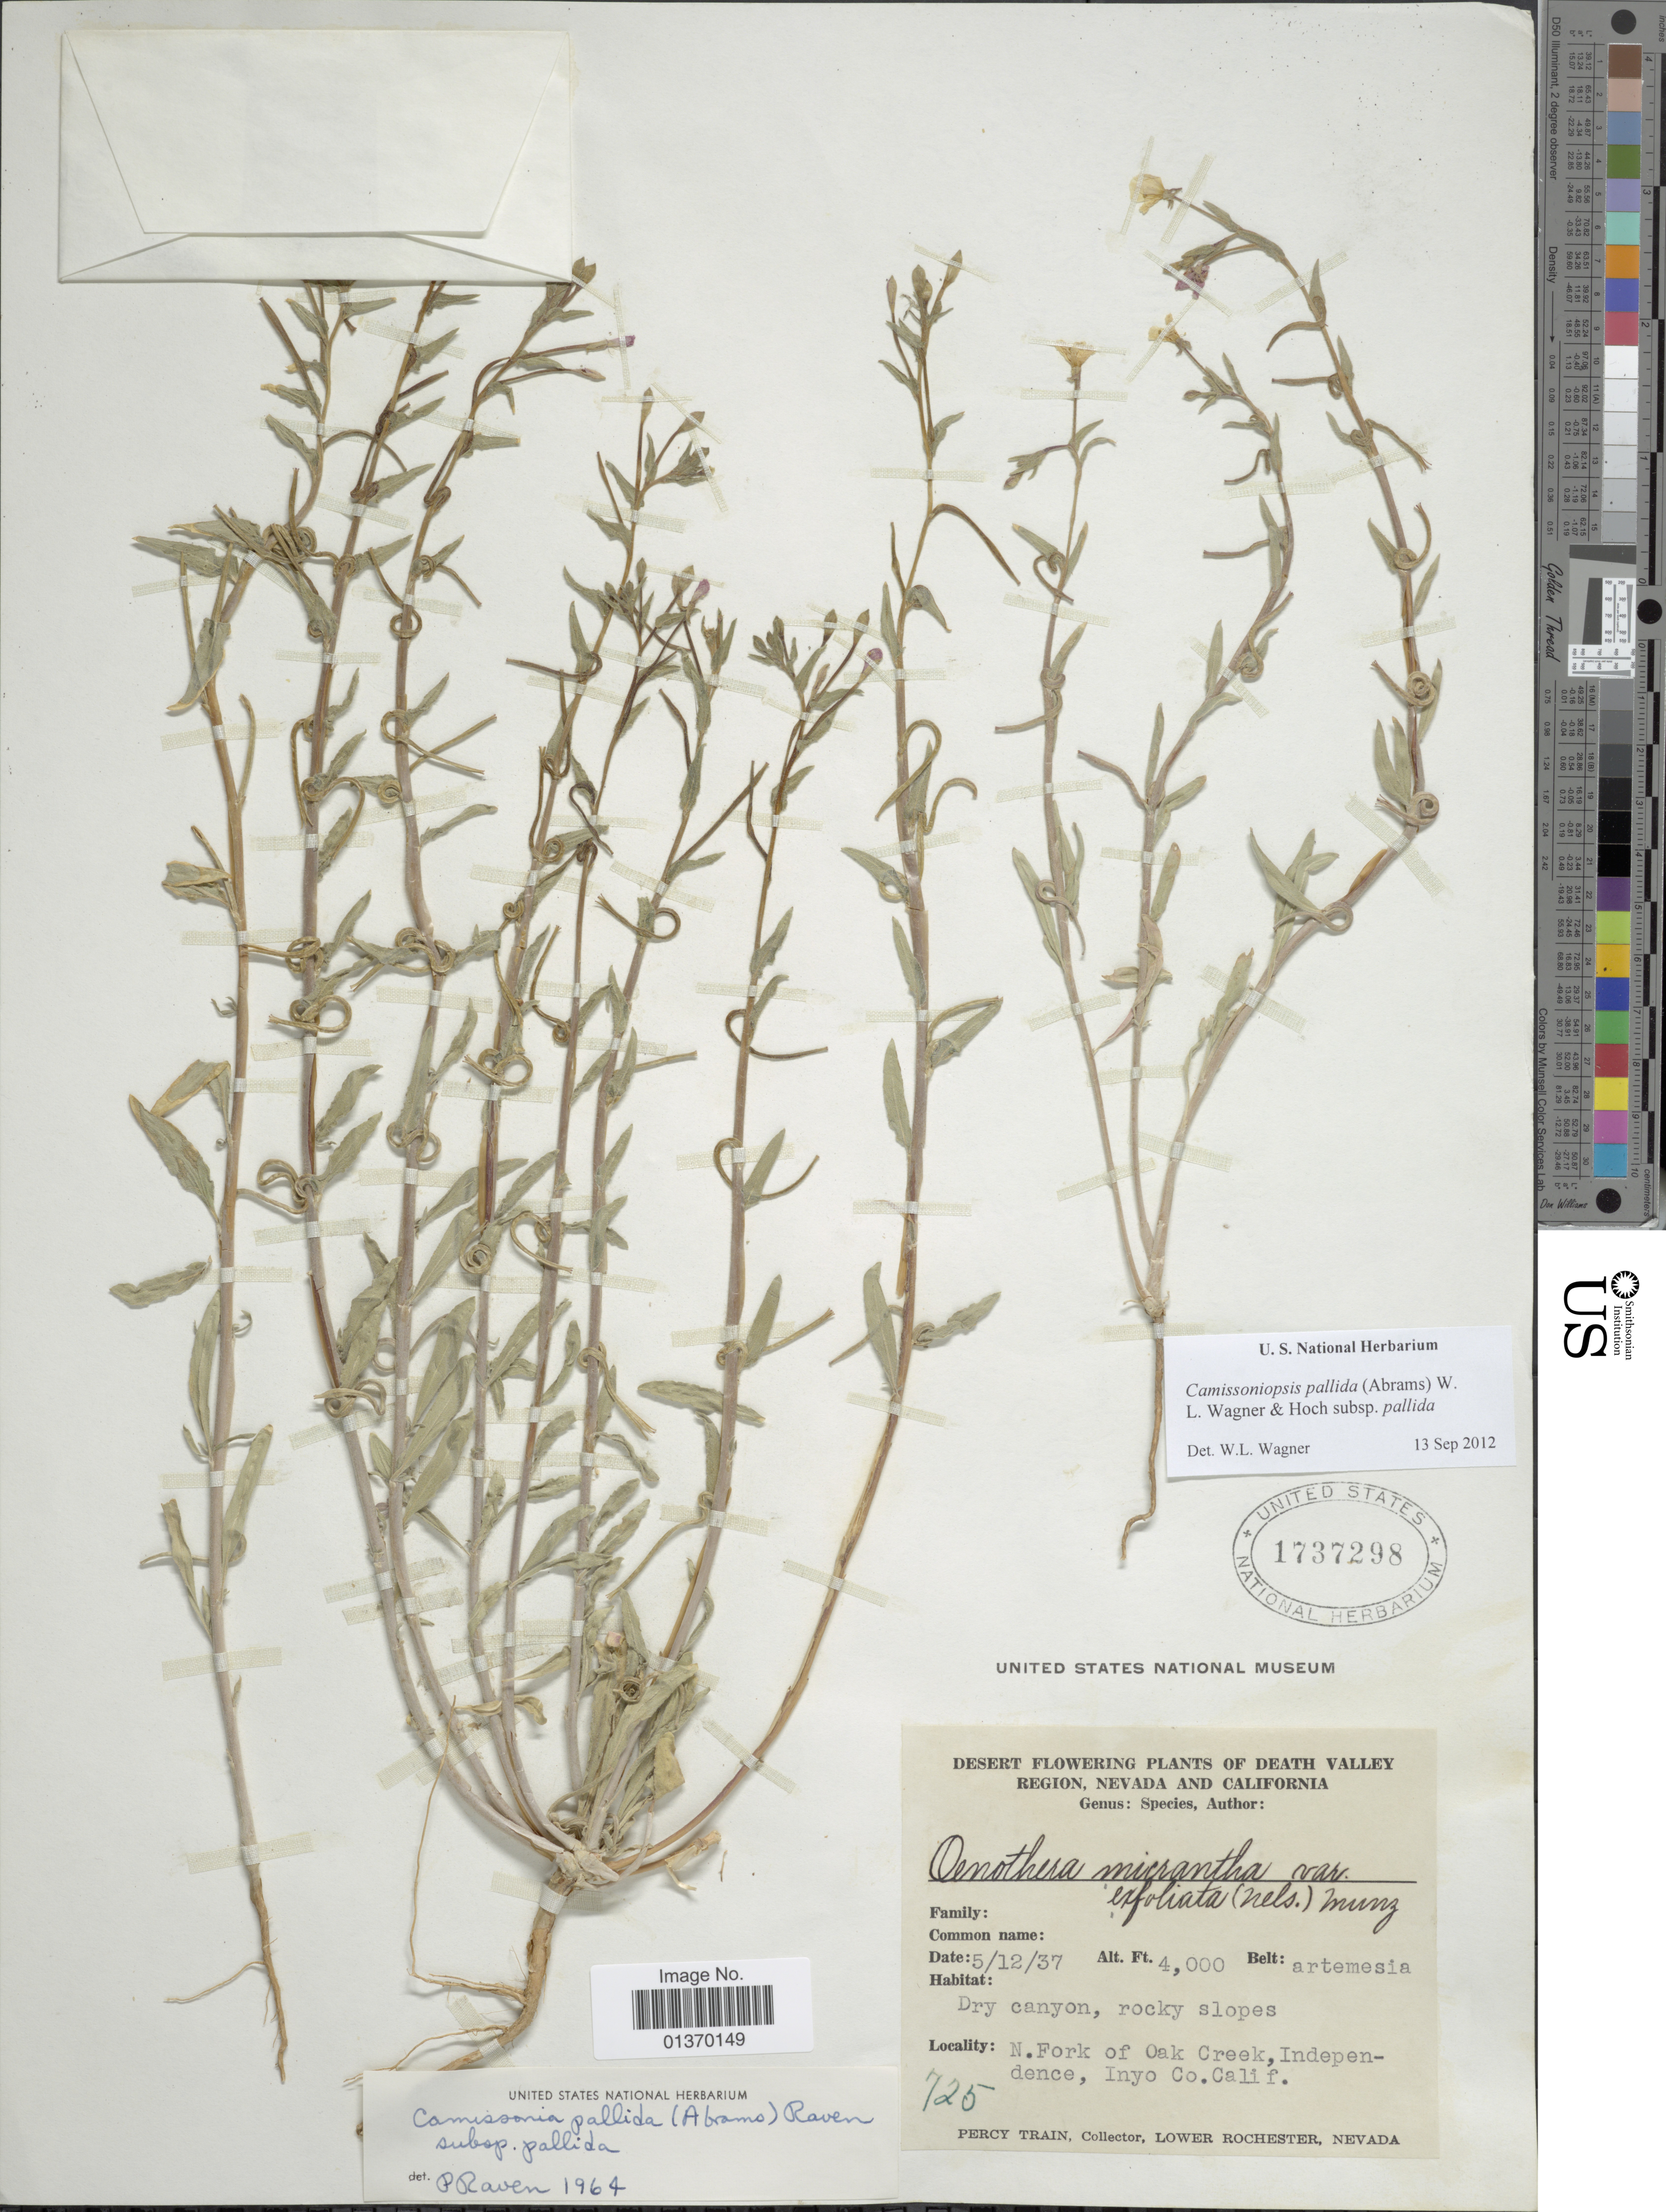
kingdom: Plantae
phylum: Tracheophyta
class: Magnoliopsida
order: Myrtales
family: Onagraceae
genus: Camissoniopsis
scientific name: Camissoniopsis pallida subsp. pallida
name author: (Abrams) W.L. Wagner & Hoch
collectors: P. Train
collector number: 725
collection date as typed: Transcribed d/m/y: 12/5/37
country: United States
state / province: California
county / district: Inyo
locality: Desert Flowering Plants of Death Valley Region, Dry canyon, rocky slopes, N. Fork of Oak Creek, Independence, Inyo Co.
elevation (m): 1219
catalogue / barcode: US 1737298